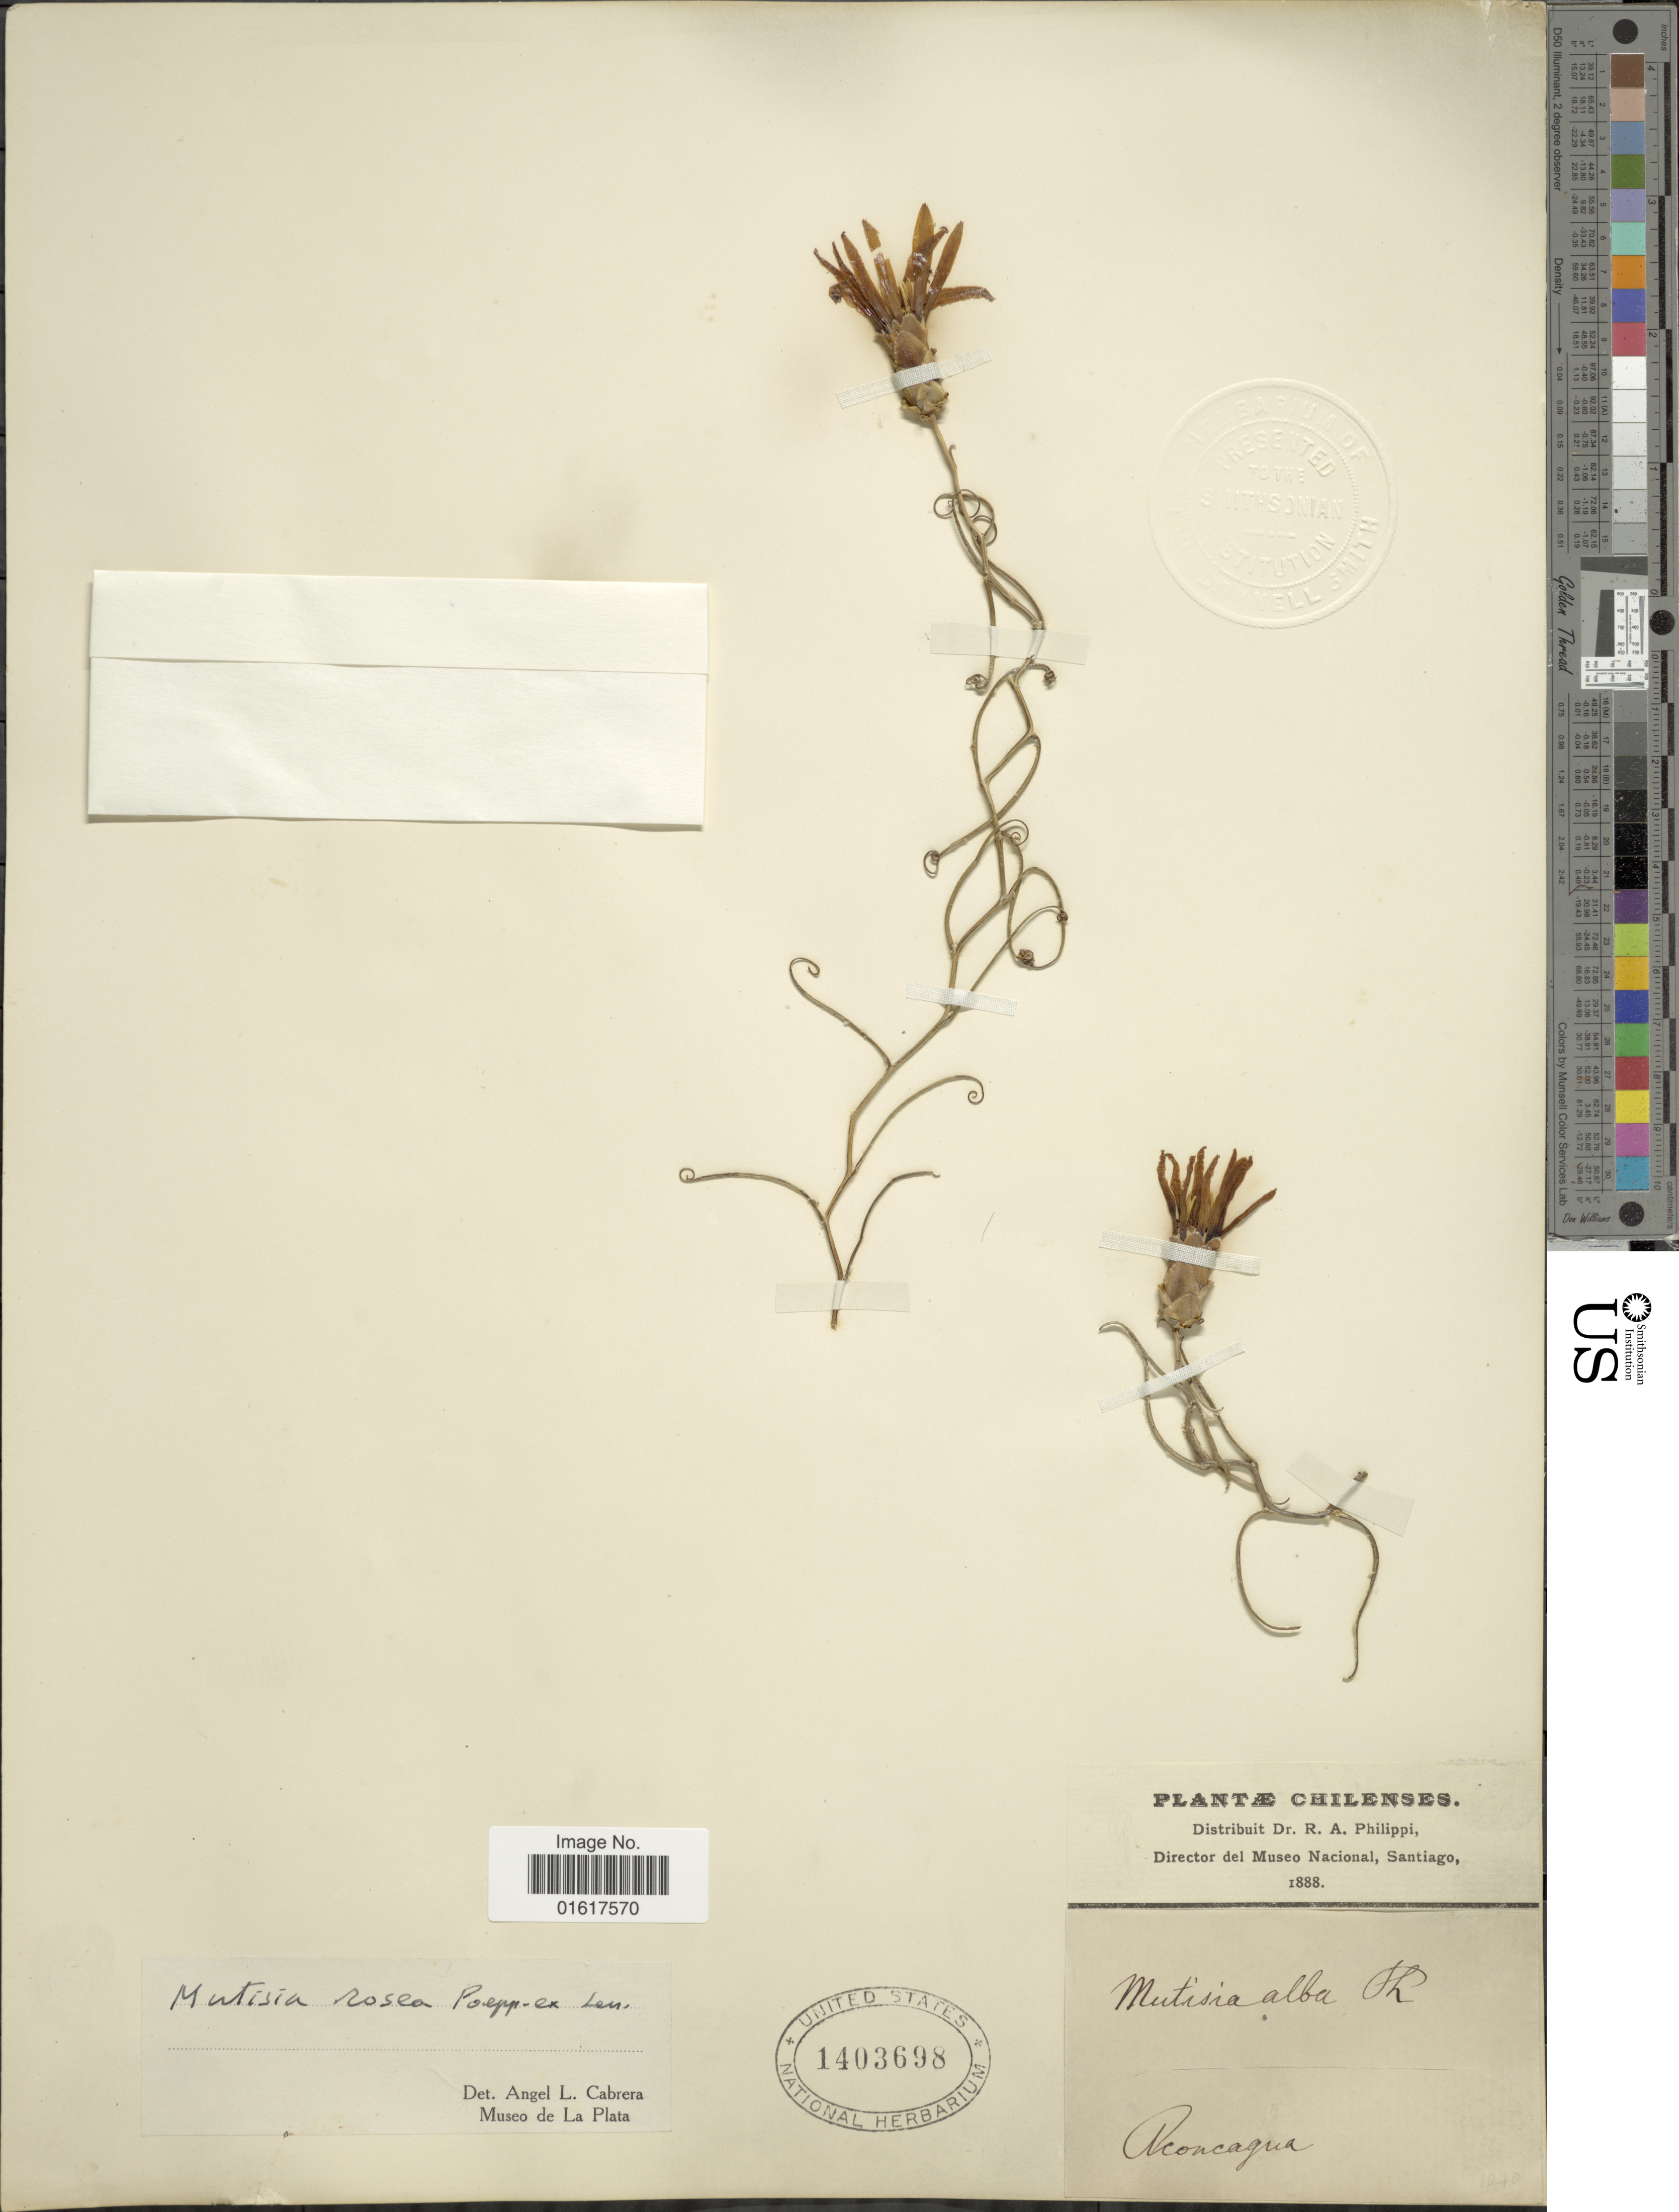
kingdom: Plantae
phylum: Tracheophyta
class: Magnoliopsida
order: Asterales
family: Asteraceae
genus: Mutisia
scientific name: Mutisia rosea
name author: Poepp. ex Less.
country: Chile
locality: Aconcagua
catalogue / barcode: US 1403698